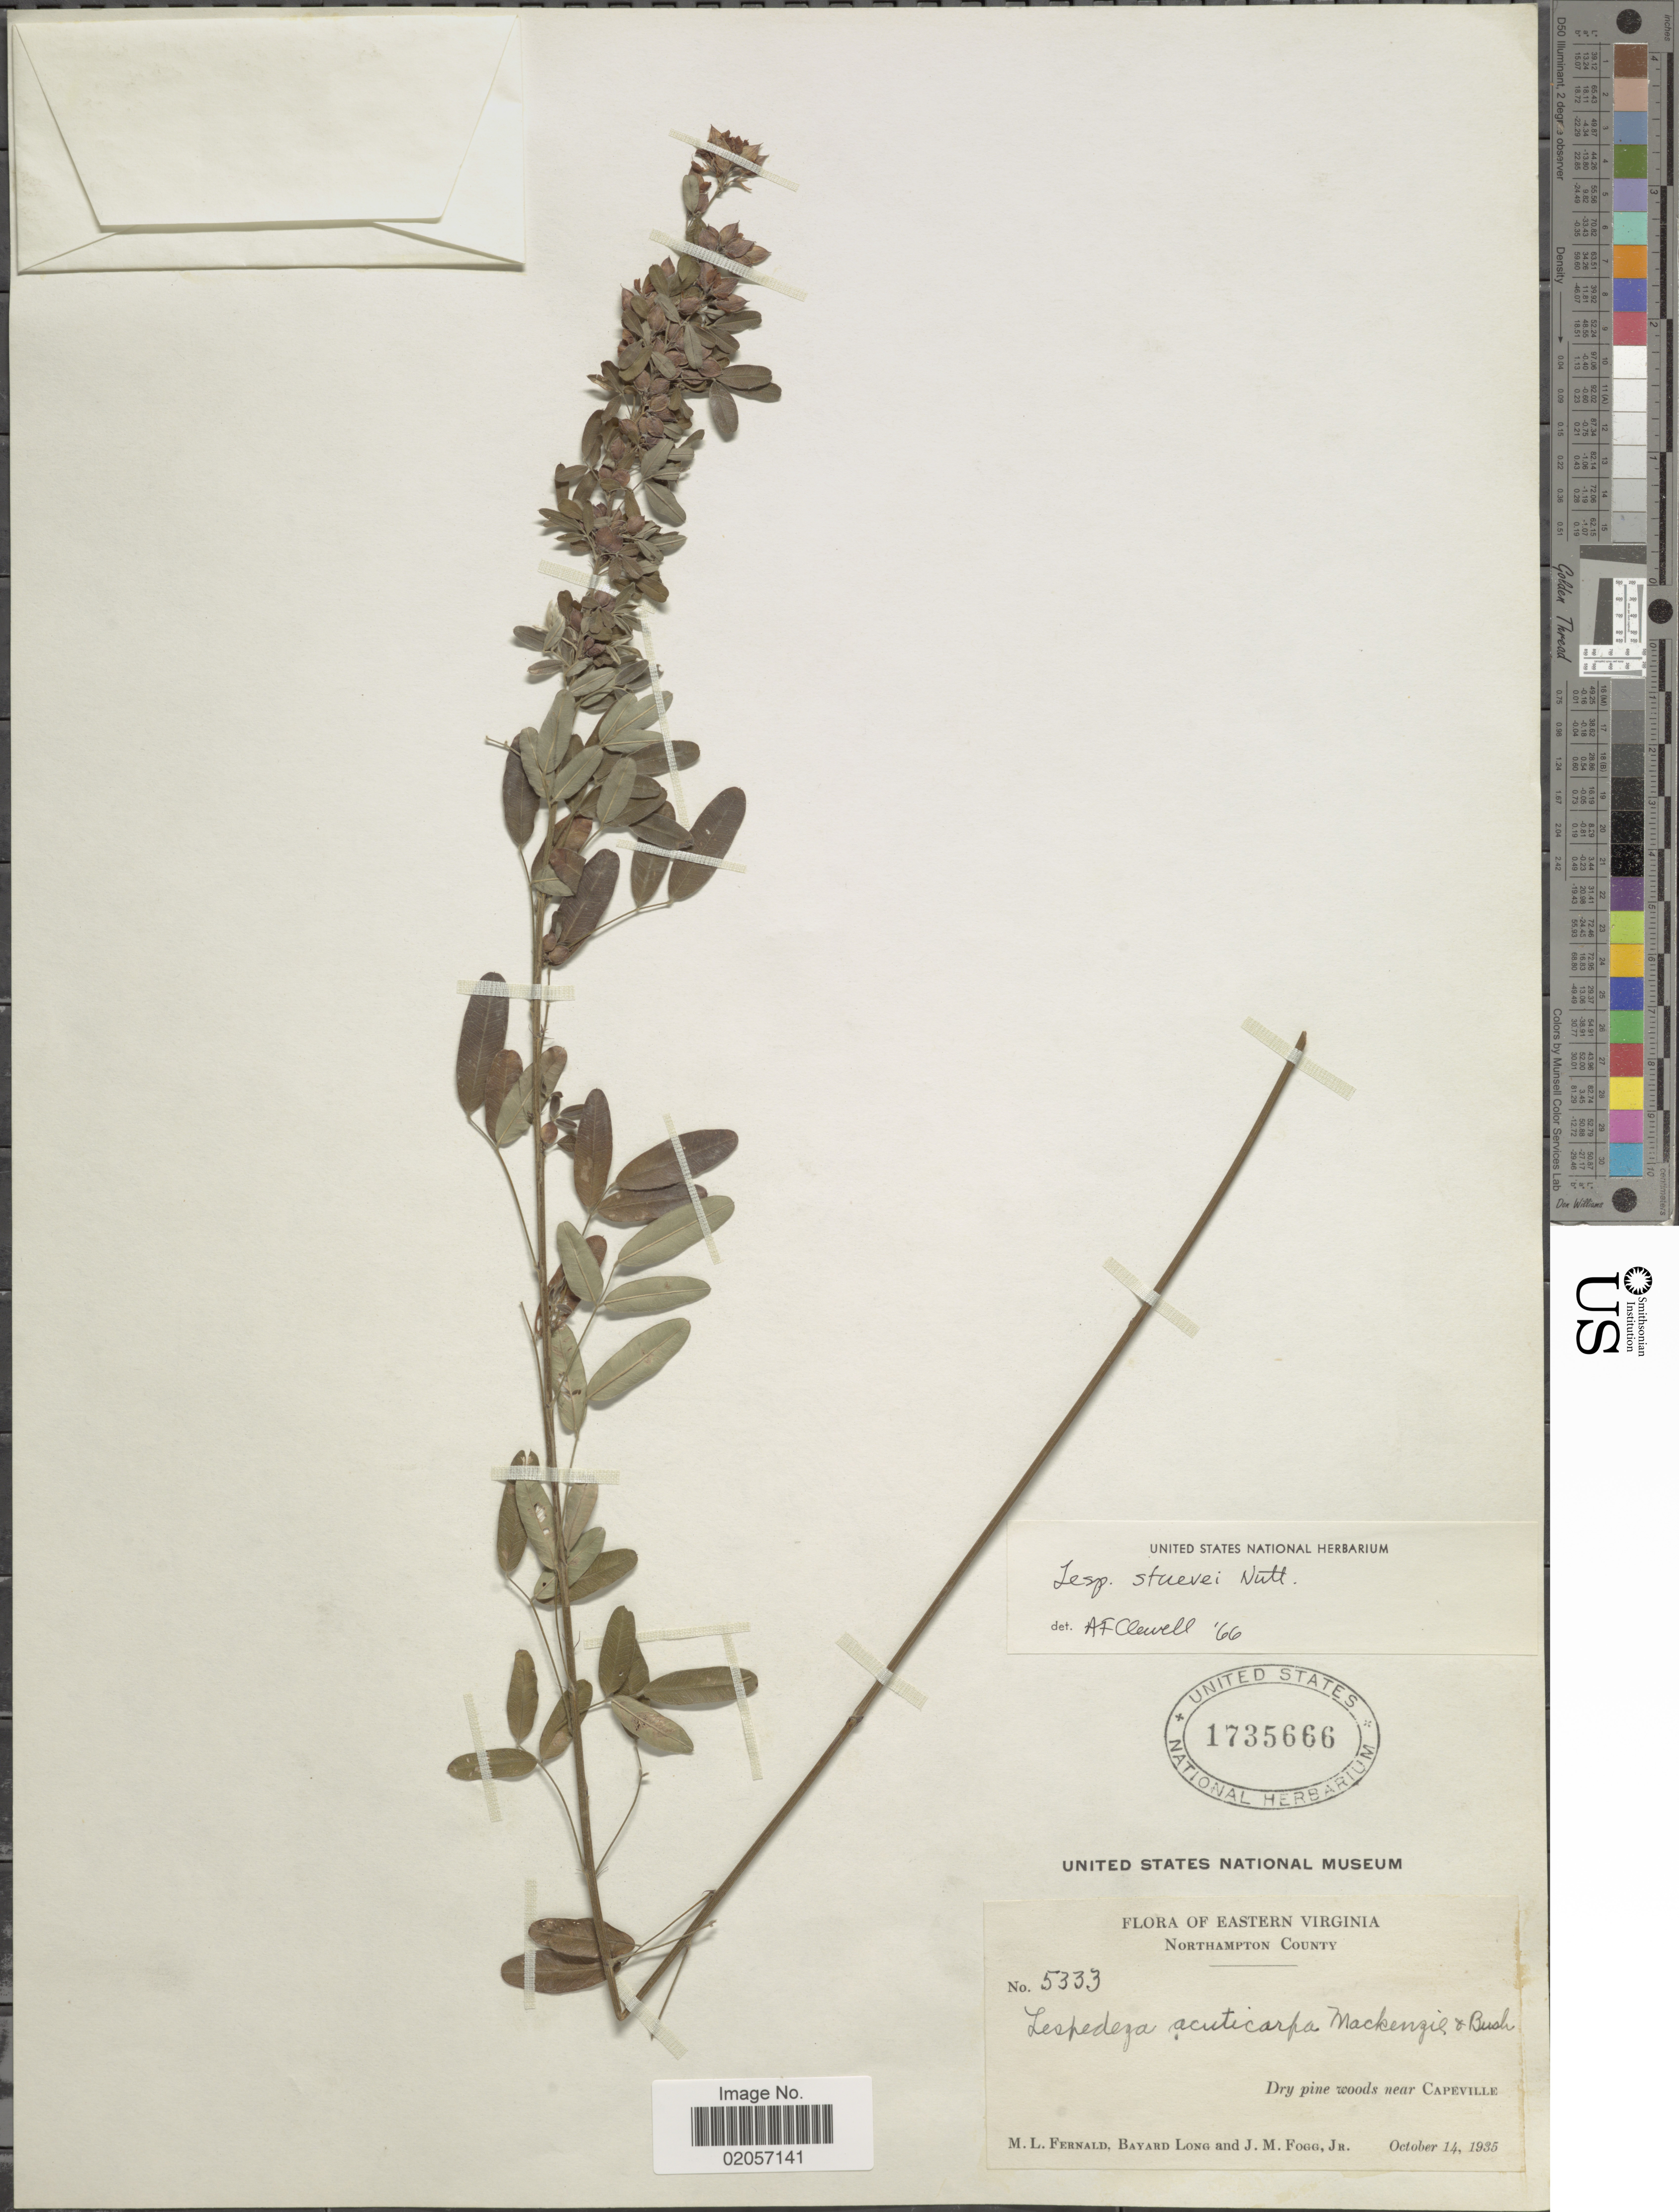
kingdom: Plantae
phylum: Tracheophyta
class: Magnoliopsida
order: Fabales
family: Fabaceae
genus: Lespedeza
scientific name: Lespedeza stuevei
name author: Nutt.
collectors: M. L. Fernald, B. Long & J. Fogg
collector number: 5333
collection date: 1935-10-14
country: United States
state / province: Virginia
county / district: Northampton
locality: Eastern Virginia. Dry pine woods near Capeville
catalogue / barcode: US 1735666